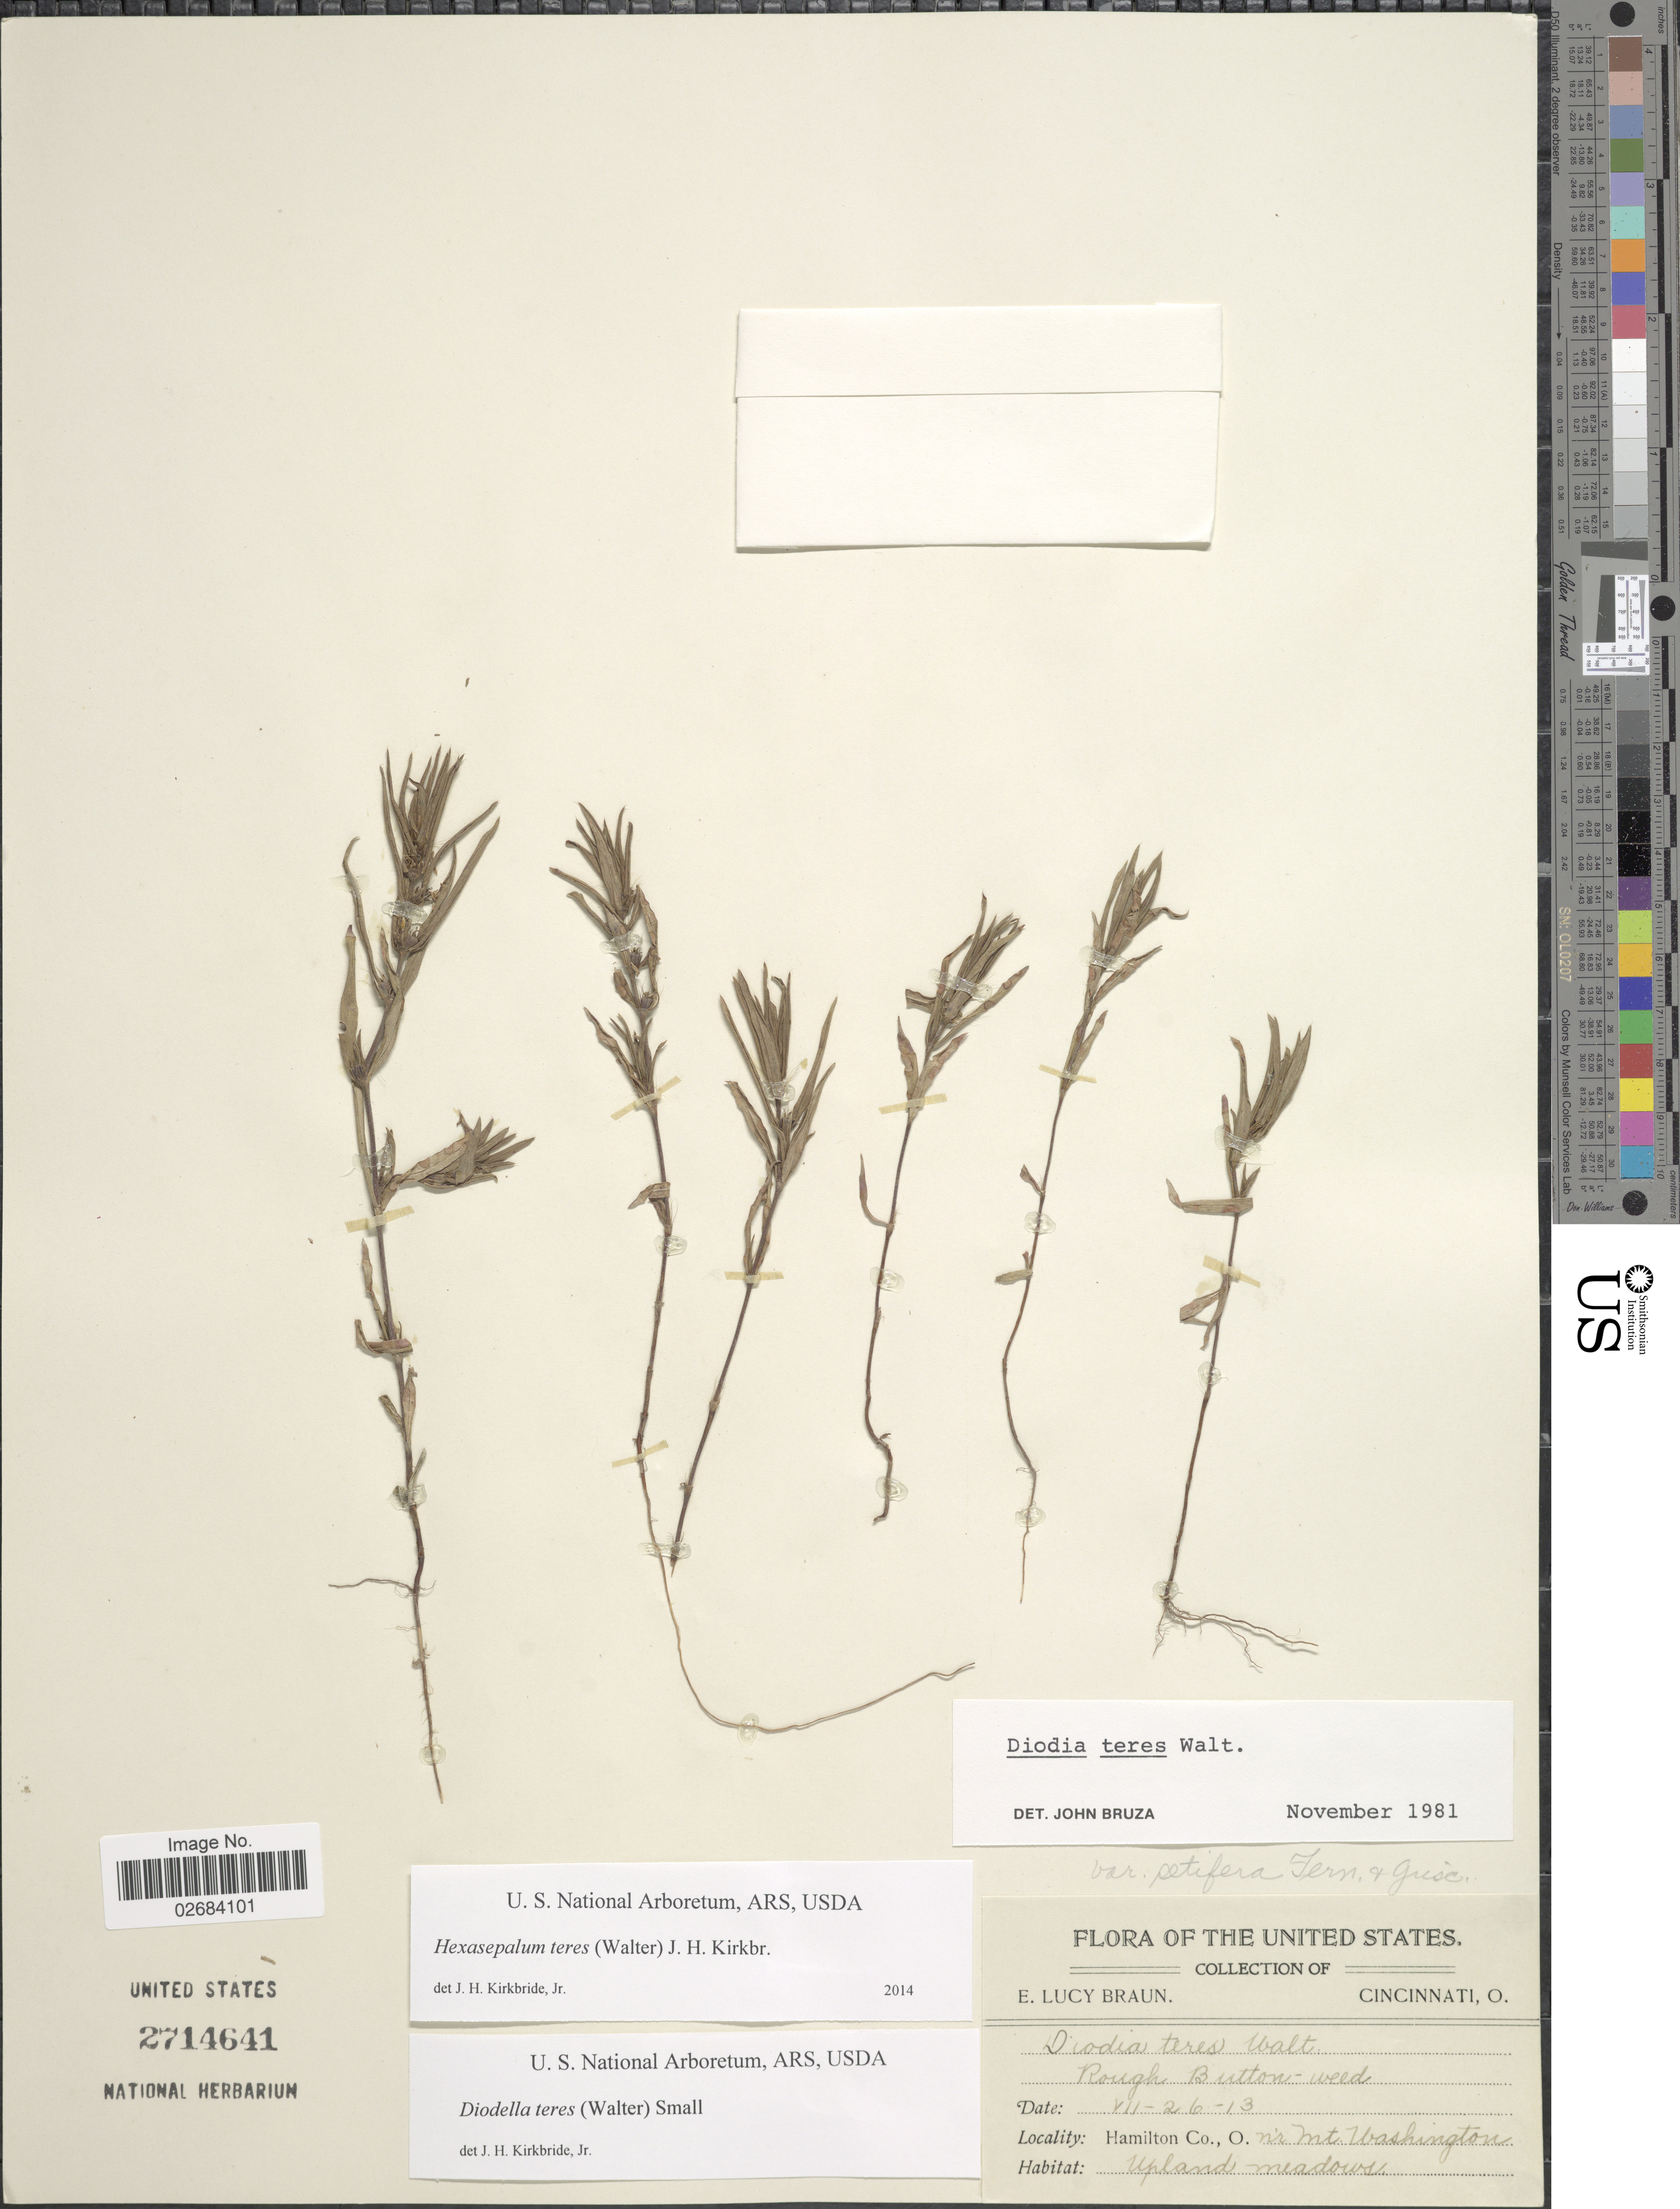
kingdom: Plantae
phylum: Tracheophyta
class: Magnoliopsida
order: Gentianales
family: Rubiaceae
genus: Diodia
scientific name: Diodia teres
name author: Walter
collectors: E. L. Braun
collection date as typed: Transcribed d/m/y: 26/7/13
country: United States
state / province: Ohio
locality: Rough Button-weed, Hamilton Co., nr Mt. Washington, upland meadows.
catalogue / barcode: US 2714641